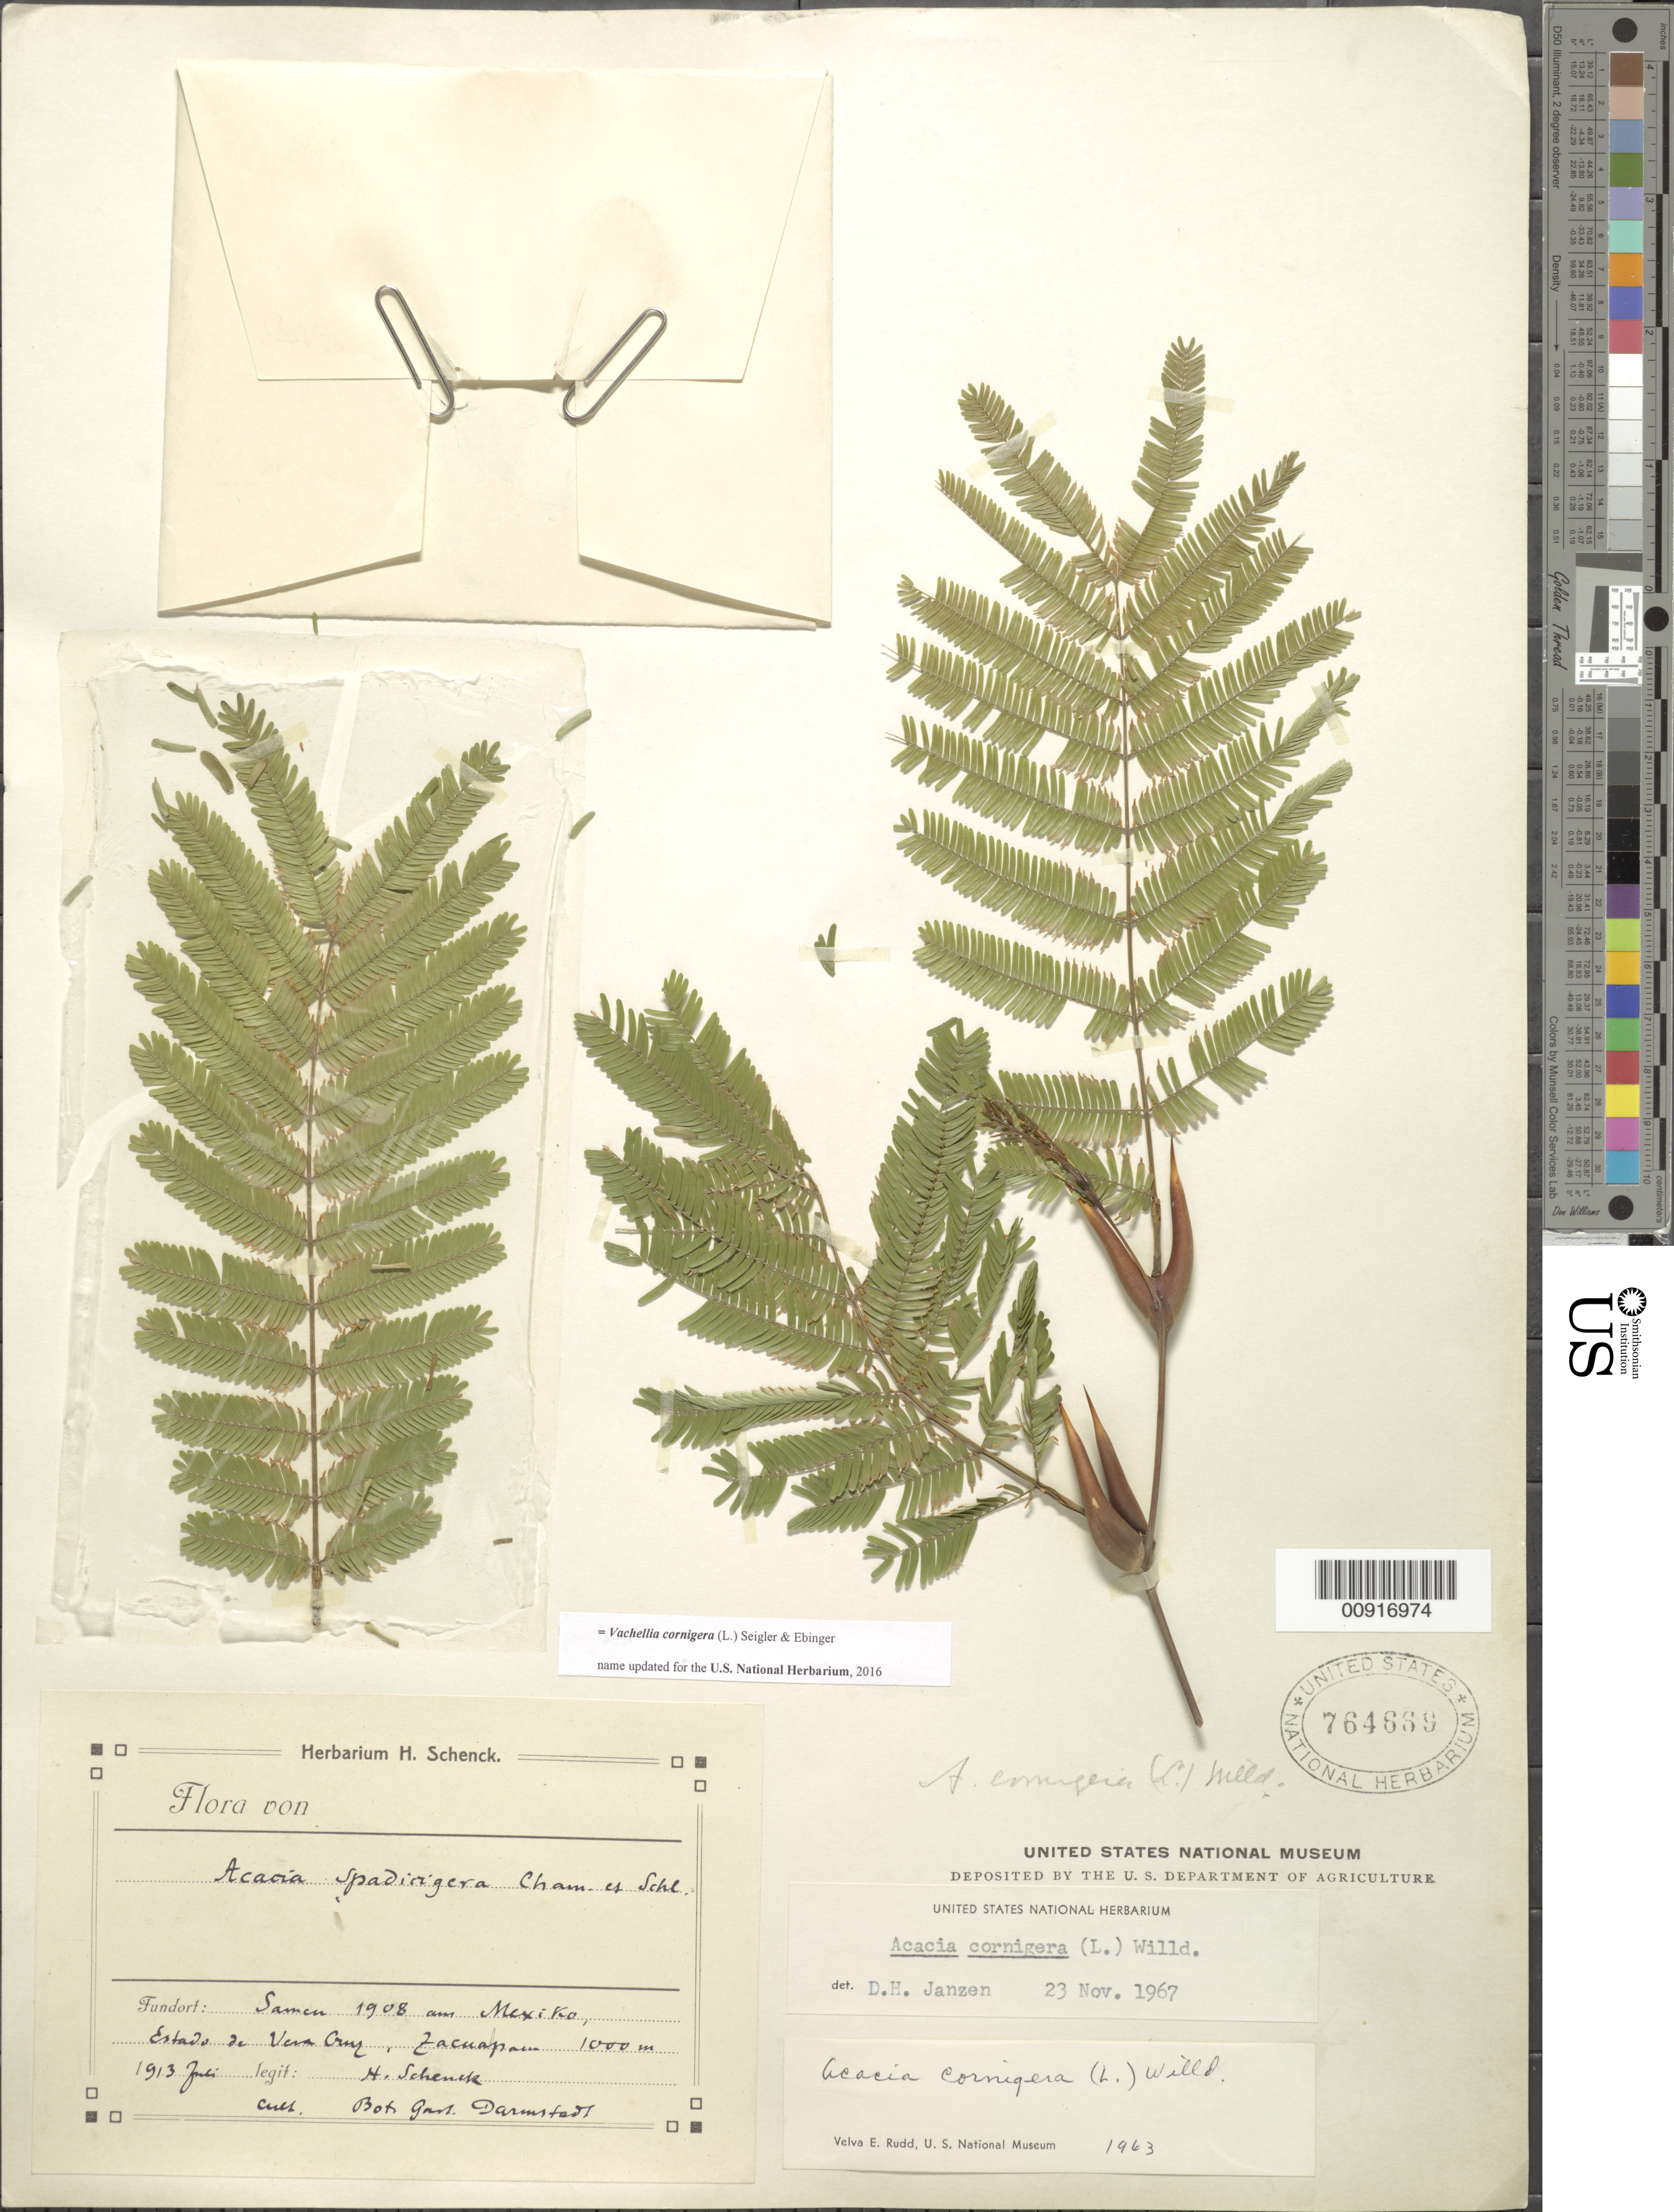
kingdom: Plantae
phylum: Tracheophyta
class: Magnoliopsida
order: Fabales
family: Fabaceae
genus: Vachellia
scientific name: Vachellia cornigera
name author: (L.) Seigler & Ebinger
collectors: H. Schenck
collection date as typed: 1908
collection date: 1908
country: Mexico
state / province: Veracruz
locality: Estado de Veracruz, Zacuapam.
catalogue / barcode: US 764669